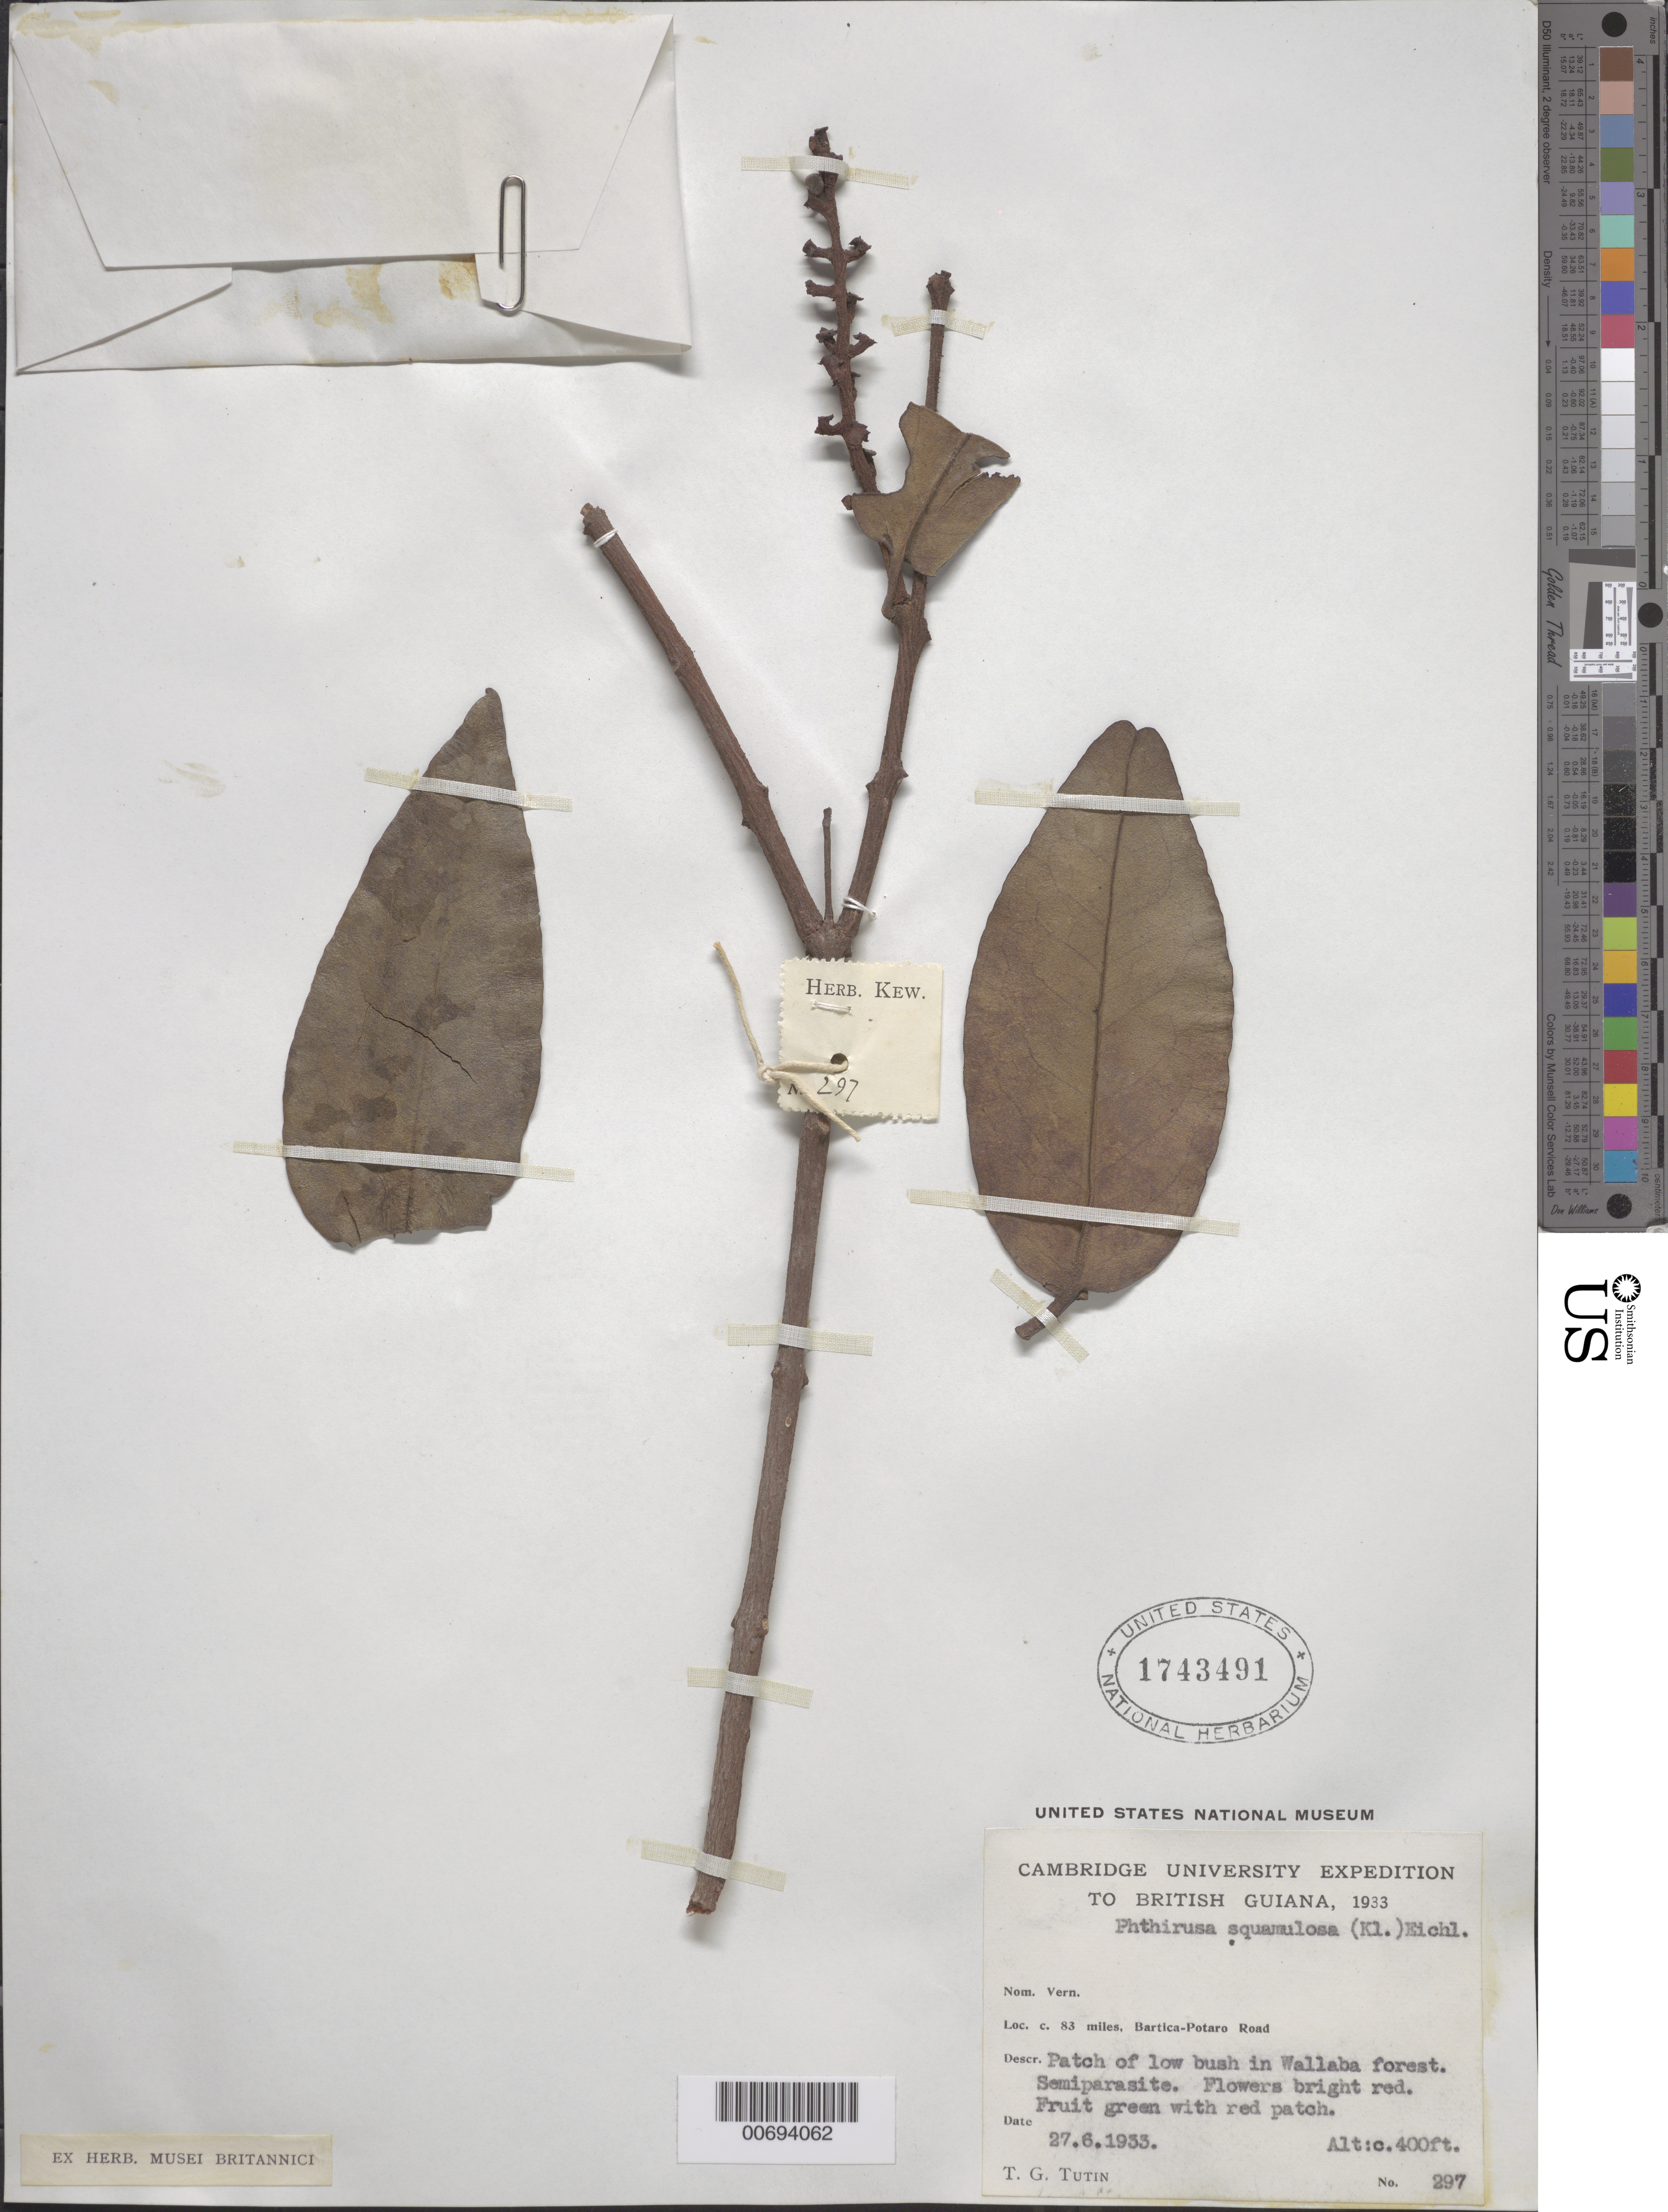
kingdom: Plantae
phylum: Tracheophyta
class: Magnoliopsida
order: Santalales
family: Loranthaceae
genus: Phthirusa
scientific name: Phthirusa squamulosa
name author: (Pohl) Klotzsch ex Eichler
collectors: T. G. Tutin & A. Persaud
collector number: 297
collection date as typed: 27-Jun-33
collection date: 1933-06-27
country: Guyana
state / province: Potaro-Siparuni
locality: Bartica-Potaro road, mile 83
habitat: Wallaba forest, patch of low bush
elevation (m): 122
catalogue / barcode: US 1743491